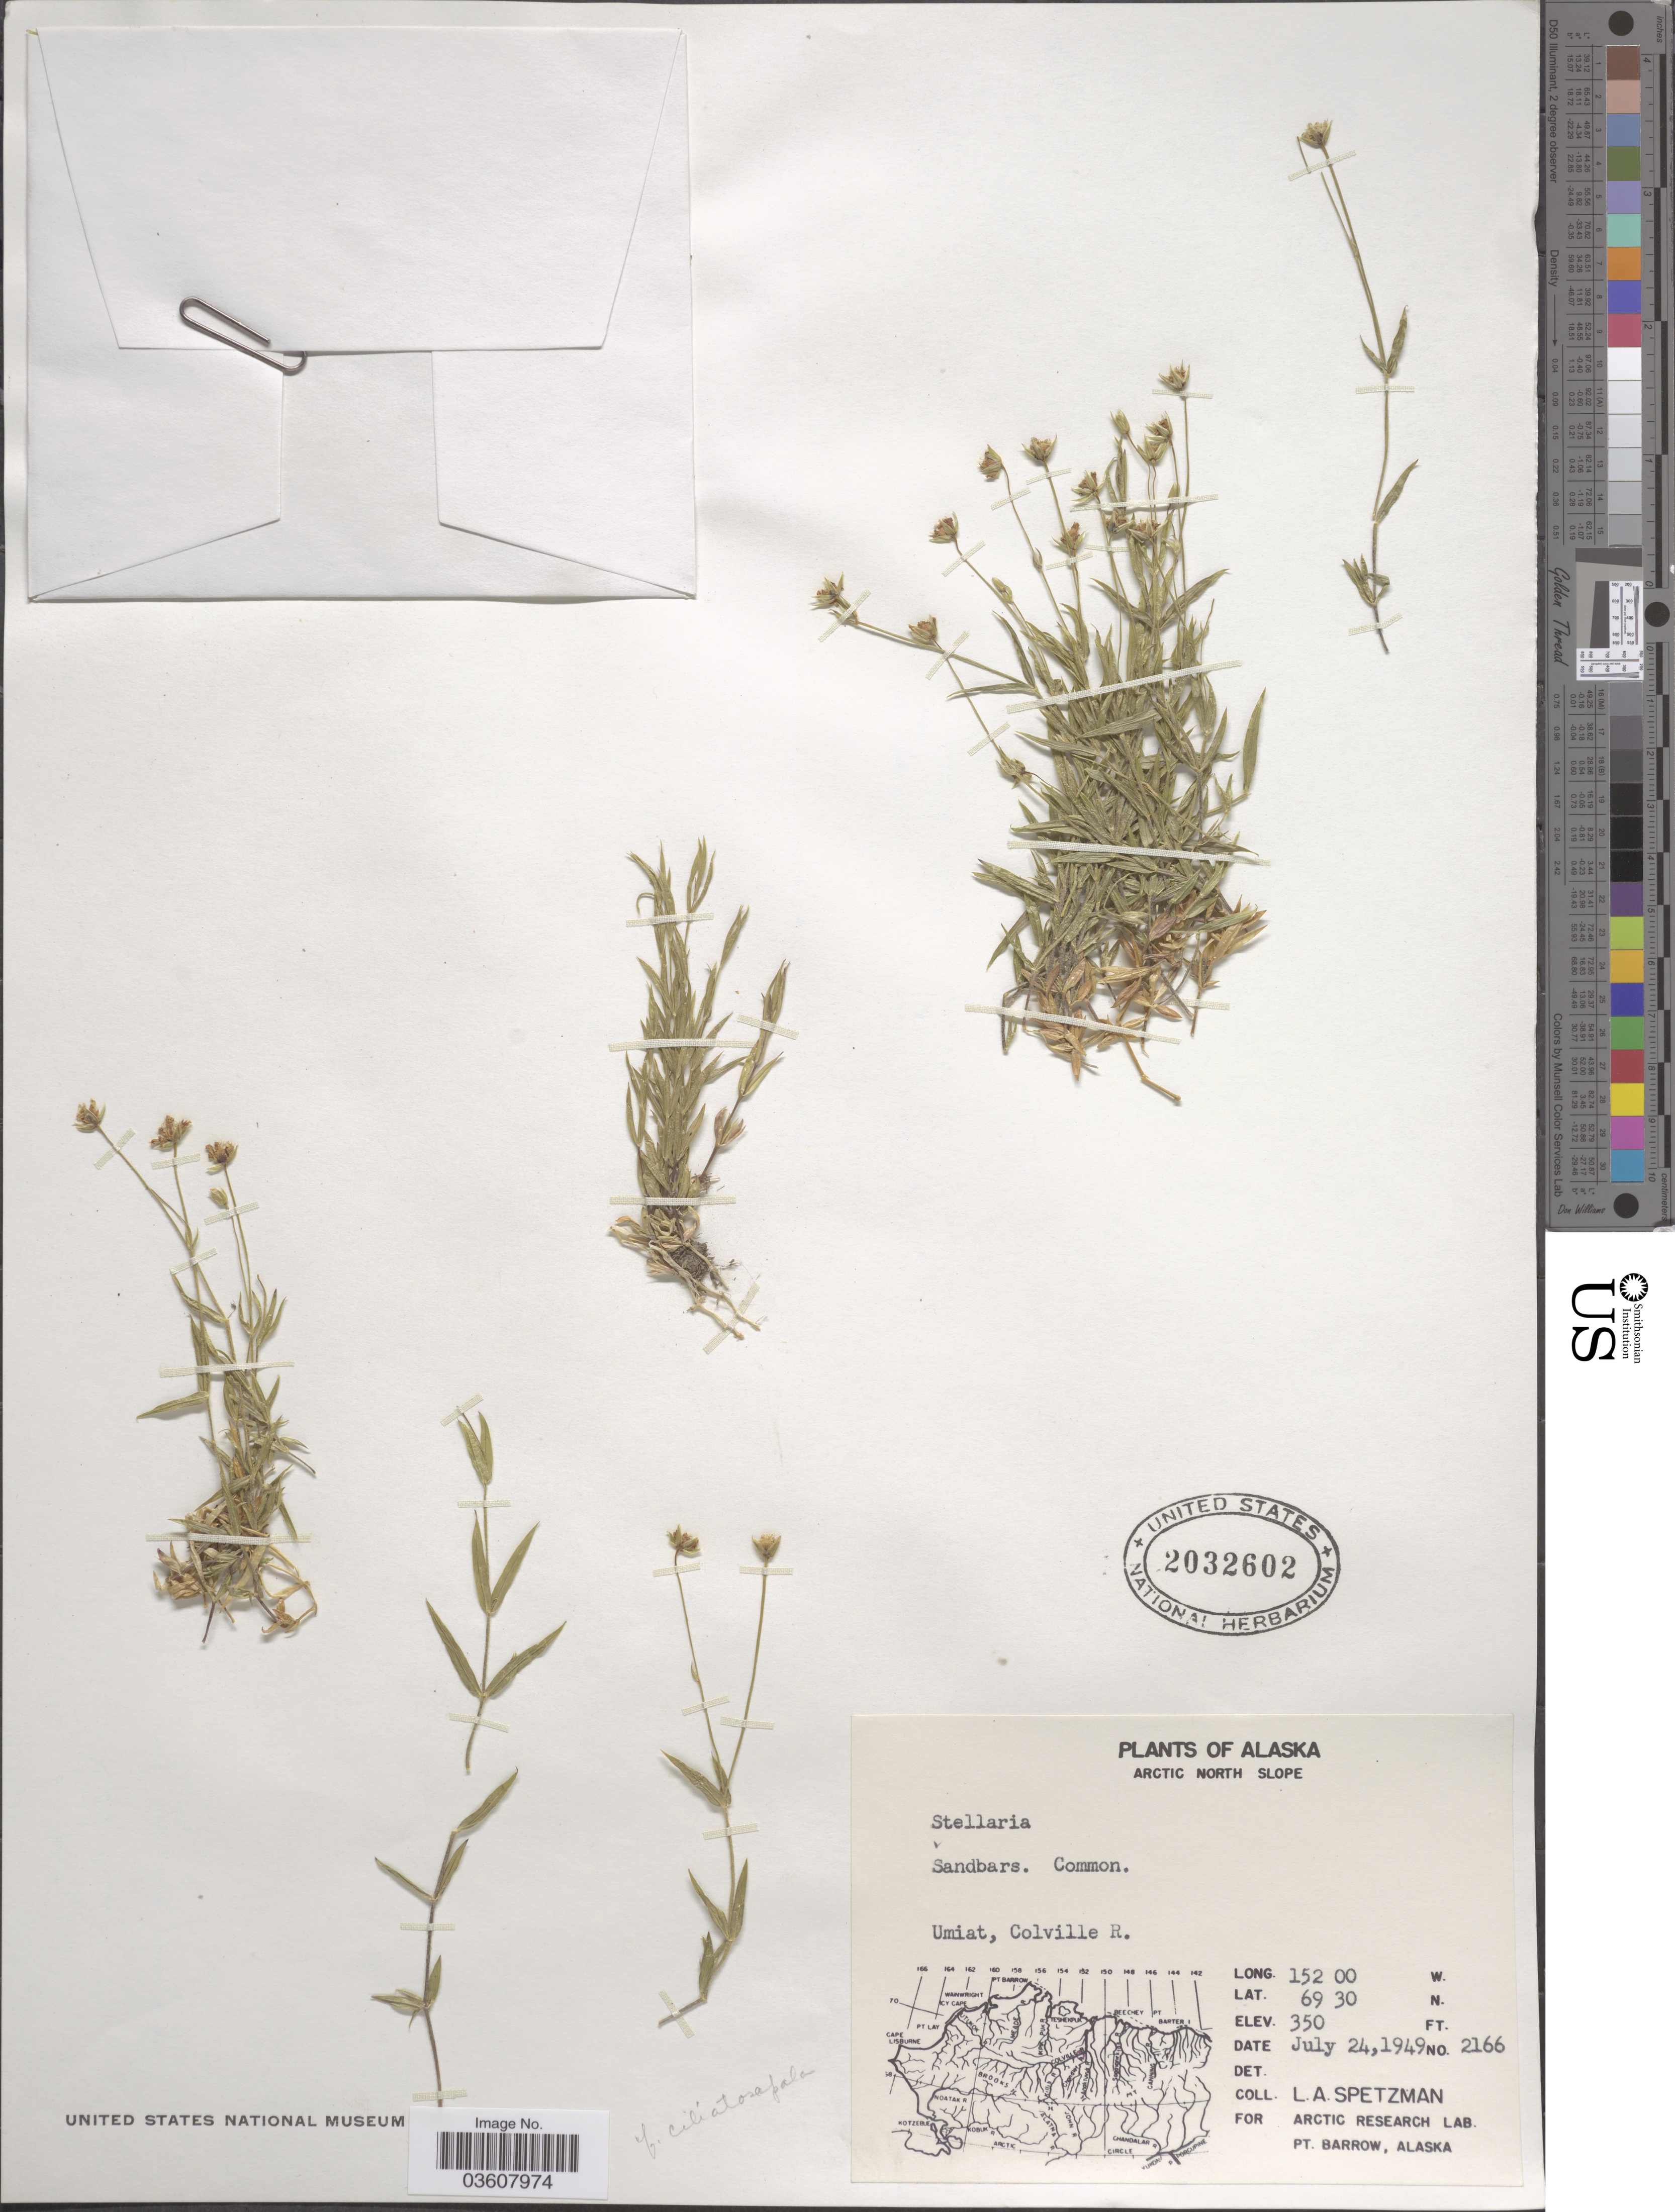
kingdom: Plantae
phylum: Tracheophyta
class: Magnoliopsida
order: Caryophyllales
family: Caryophyllaceae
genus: Stellaria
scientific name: Stellaria ciliatosepala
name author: Trautv.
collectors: L. Spetzman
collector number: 2166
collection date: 1949-07-24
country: United States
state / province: Alaska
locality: Arctic North Slope, Umiat, Colville R.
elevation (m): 107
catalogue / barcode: US 2032602